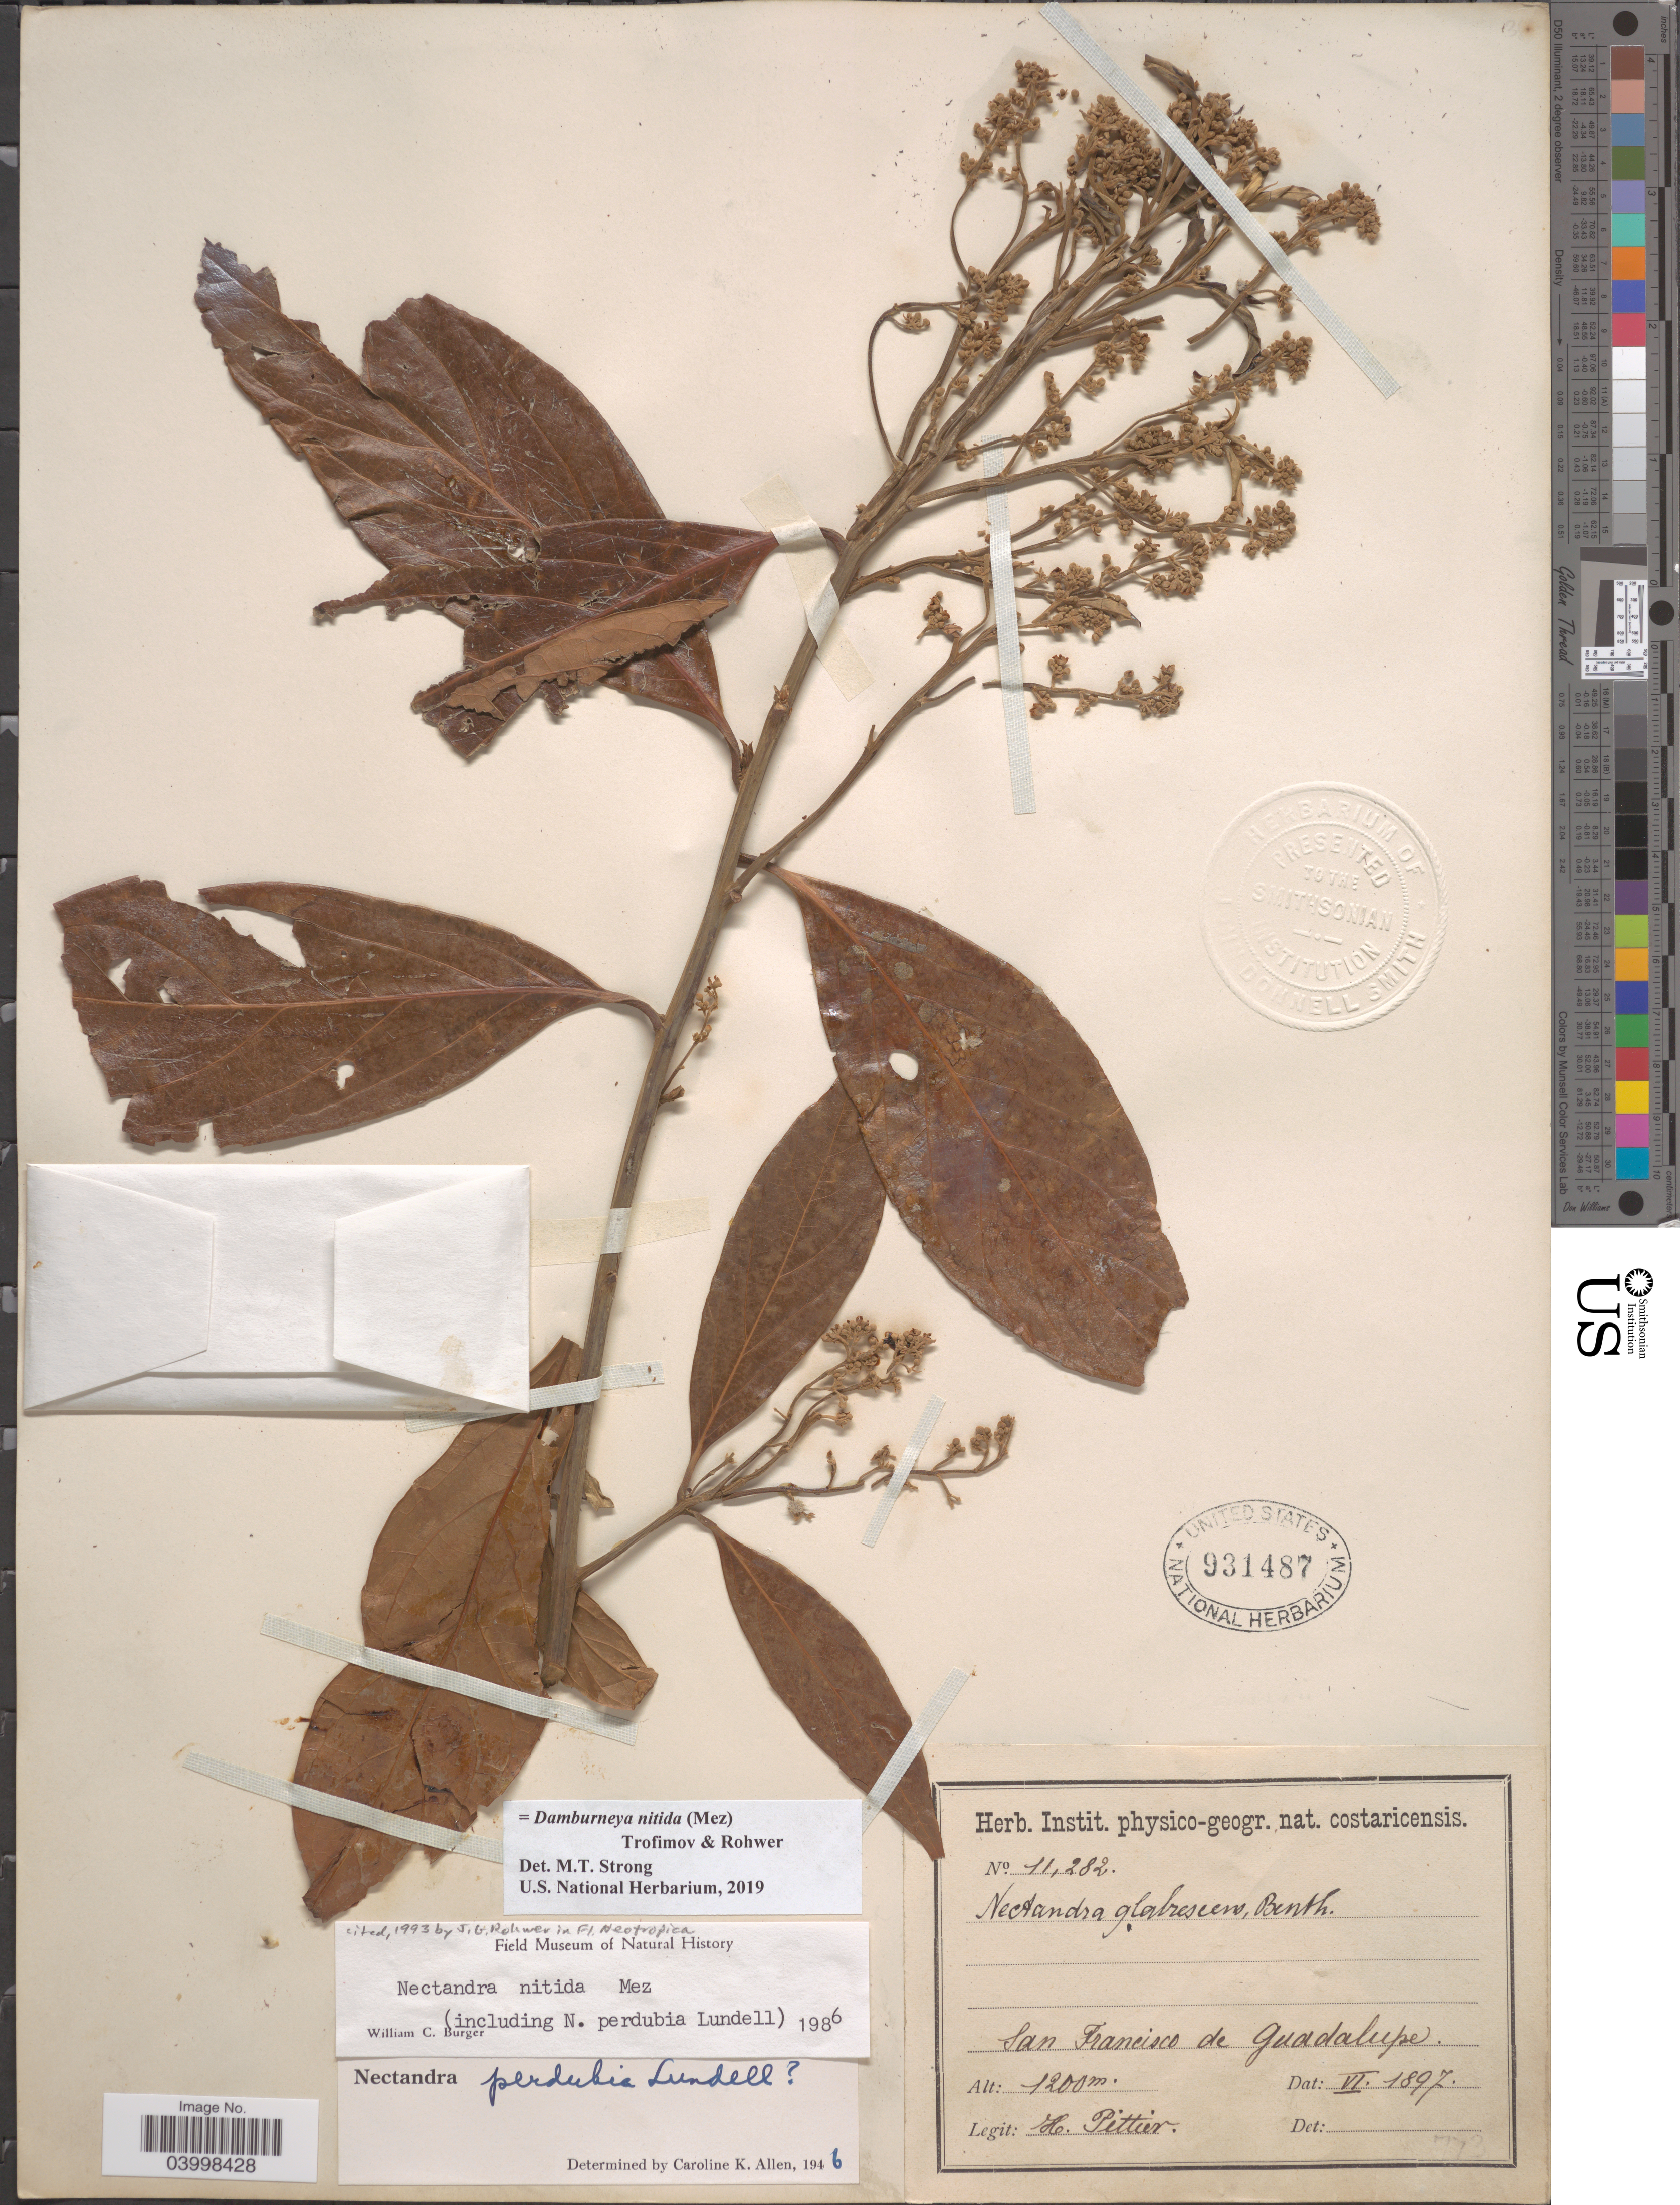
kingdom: Plantae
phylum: Tracheophyta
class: Magnoliopsida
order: Laurales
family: Lauraceae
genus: Damburneya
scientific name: Damburneya nitida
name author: (Mez) Trofimov & Rohwer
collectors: H. F. Pittier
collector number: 11282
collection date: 1897-06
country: Costa Rica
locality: San Francisco de Guadalupe.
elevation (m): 1200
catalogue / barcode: US 931487